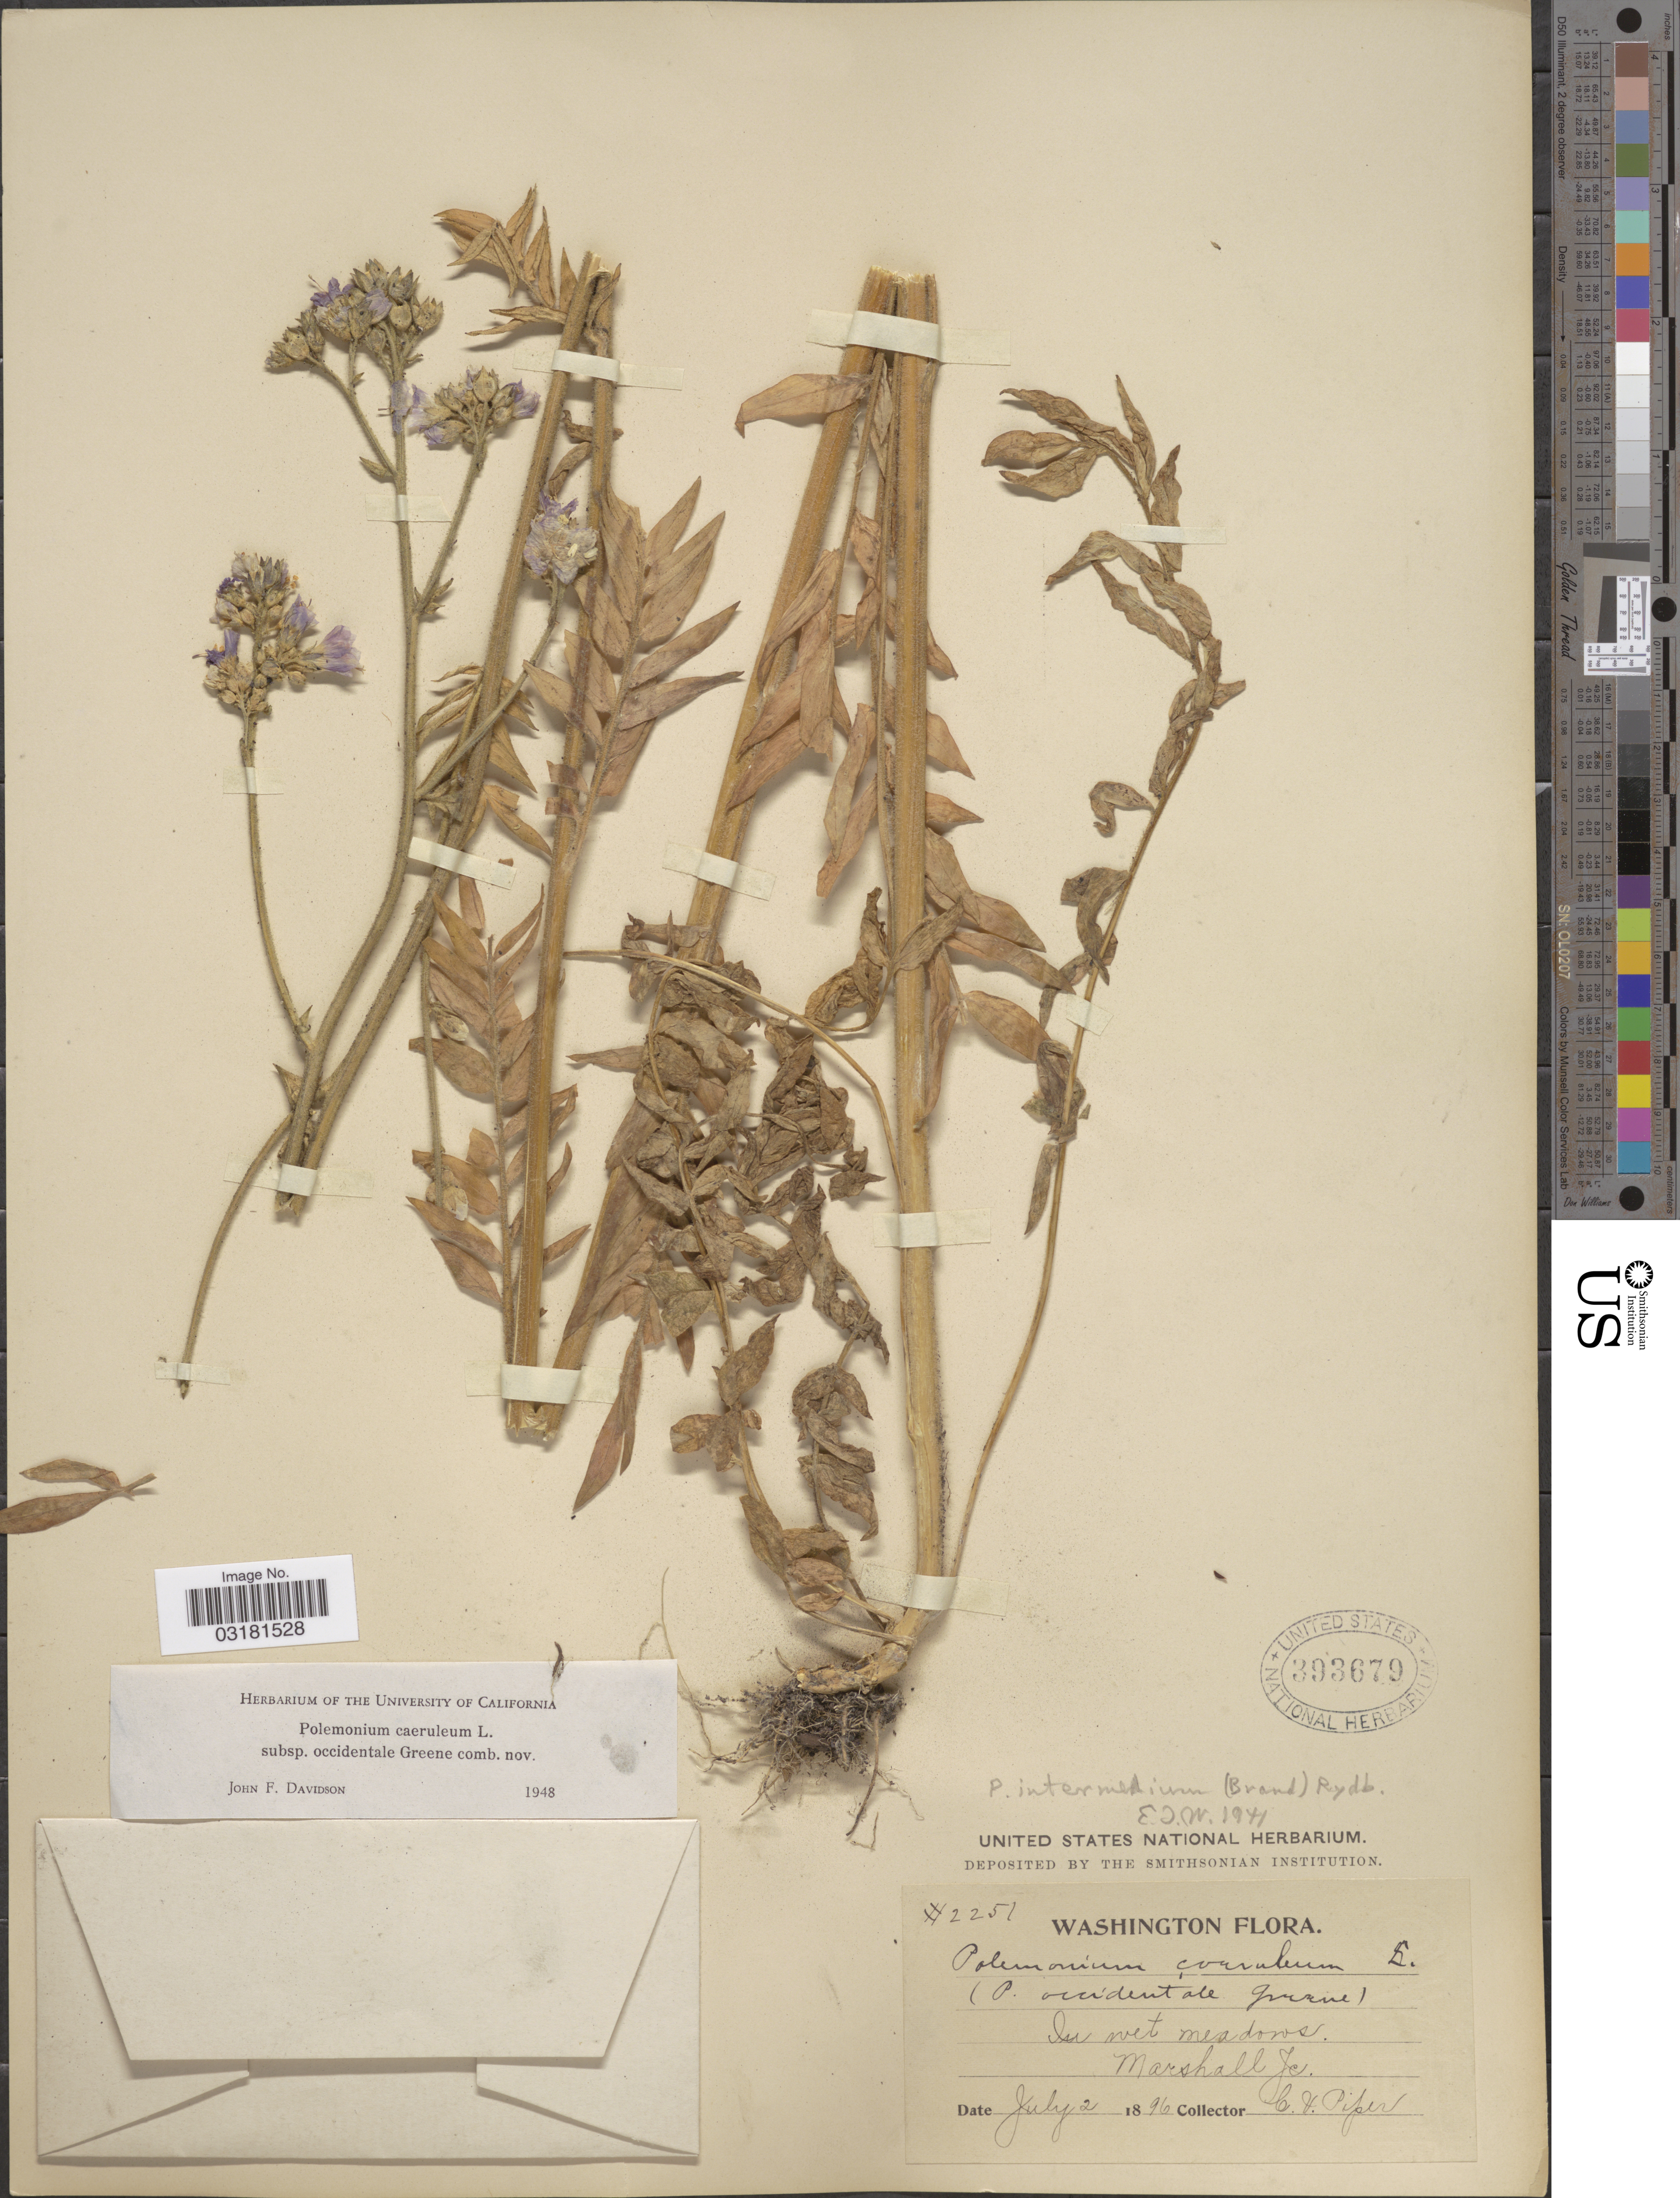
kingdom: Plantae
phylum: Tracheophyta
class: Magnoliopsida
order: Ericales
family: Polemoniaceae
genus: Polemonium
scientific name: Polemonium occidentale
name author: Greene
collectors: C. V. Piper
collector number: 2251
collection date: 1896-07-02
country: United States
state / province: Washington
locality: In wet meadows. Marshall Jc.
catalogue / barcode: US 393679